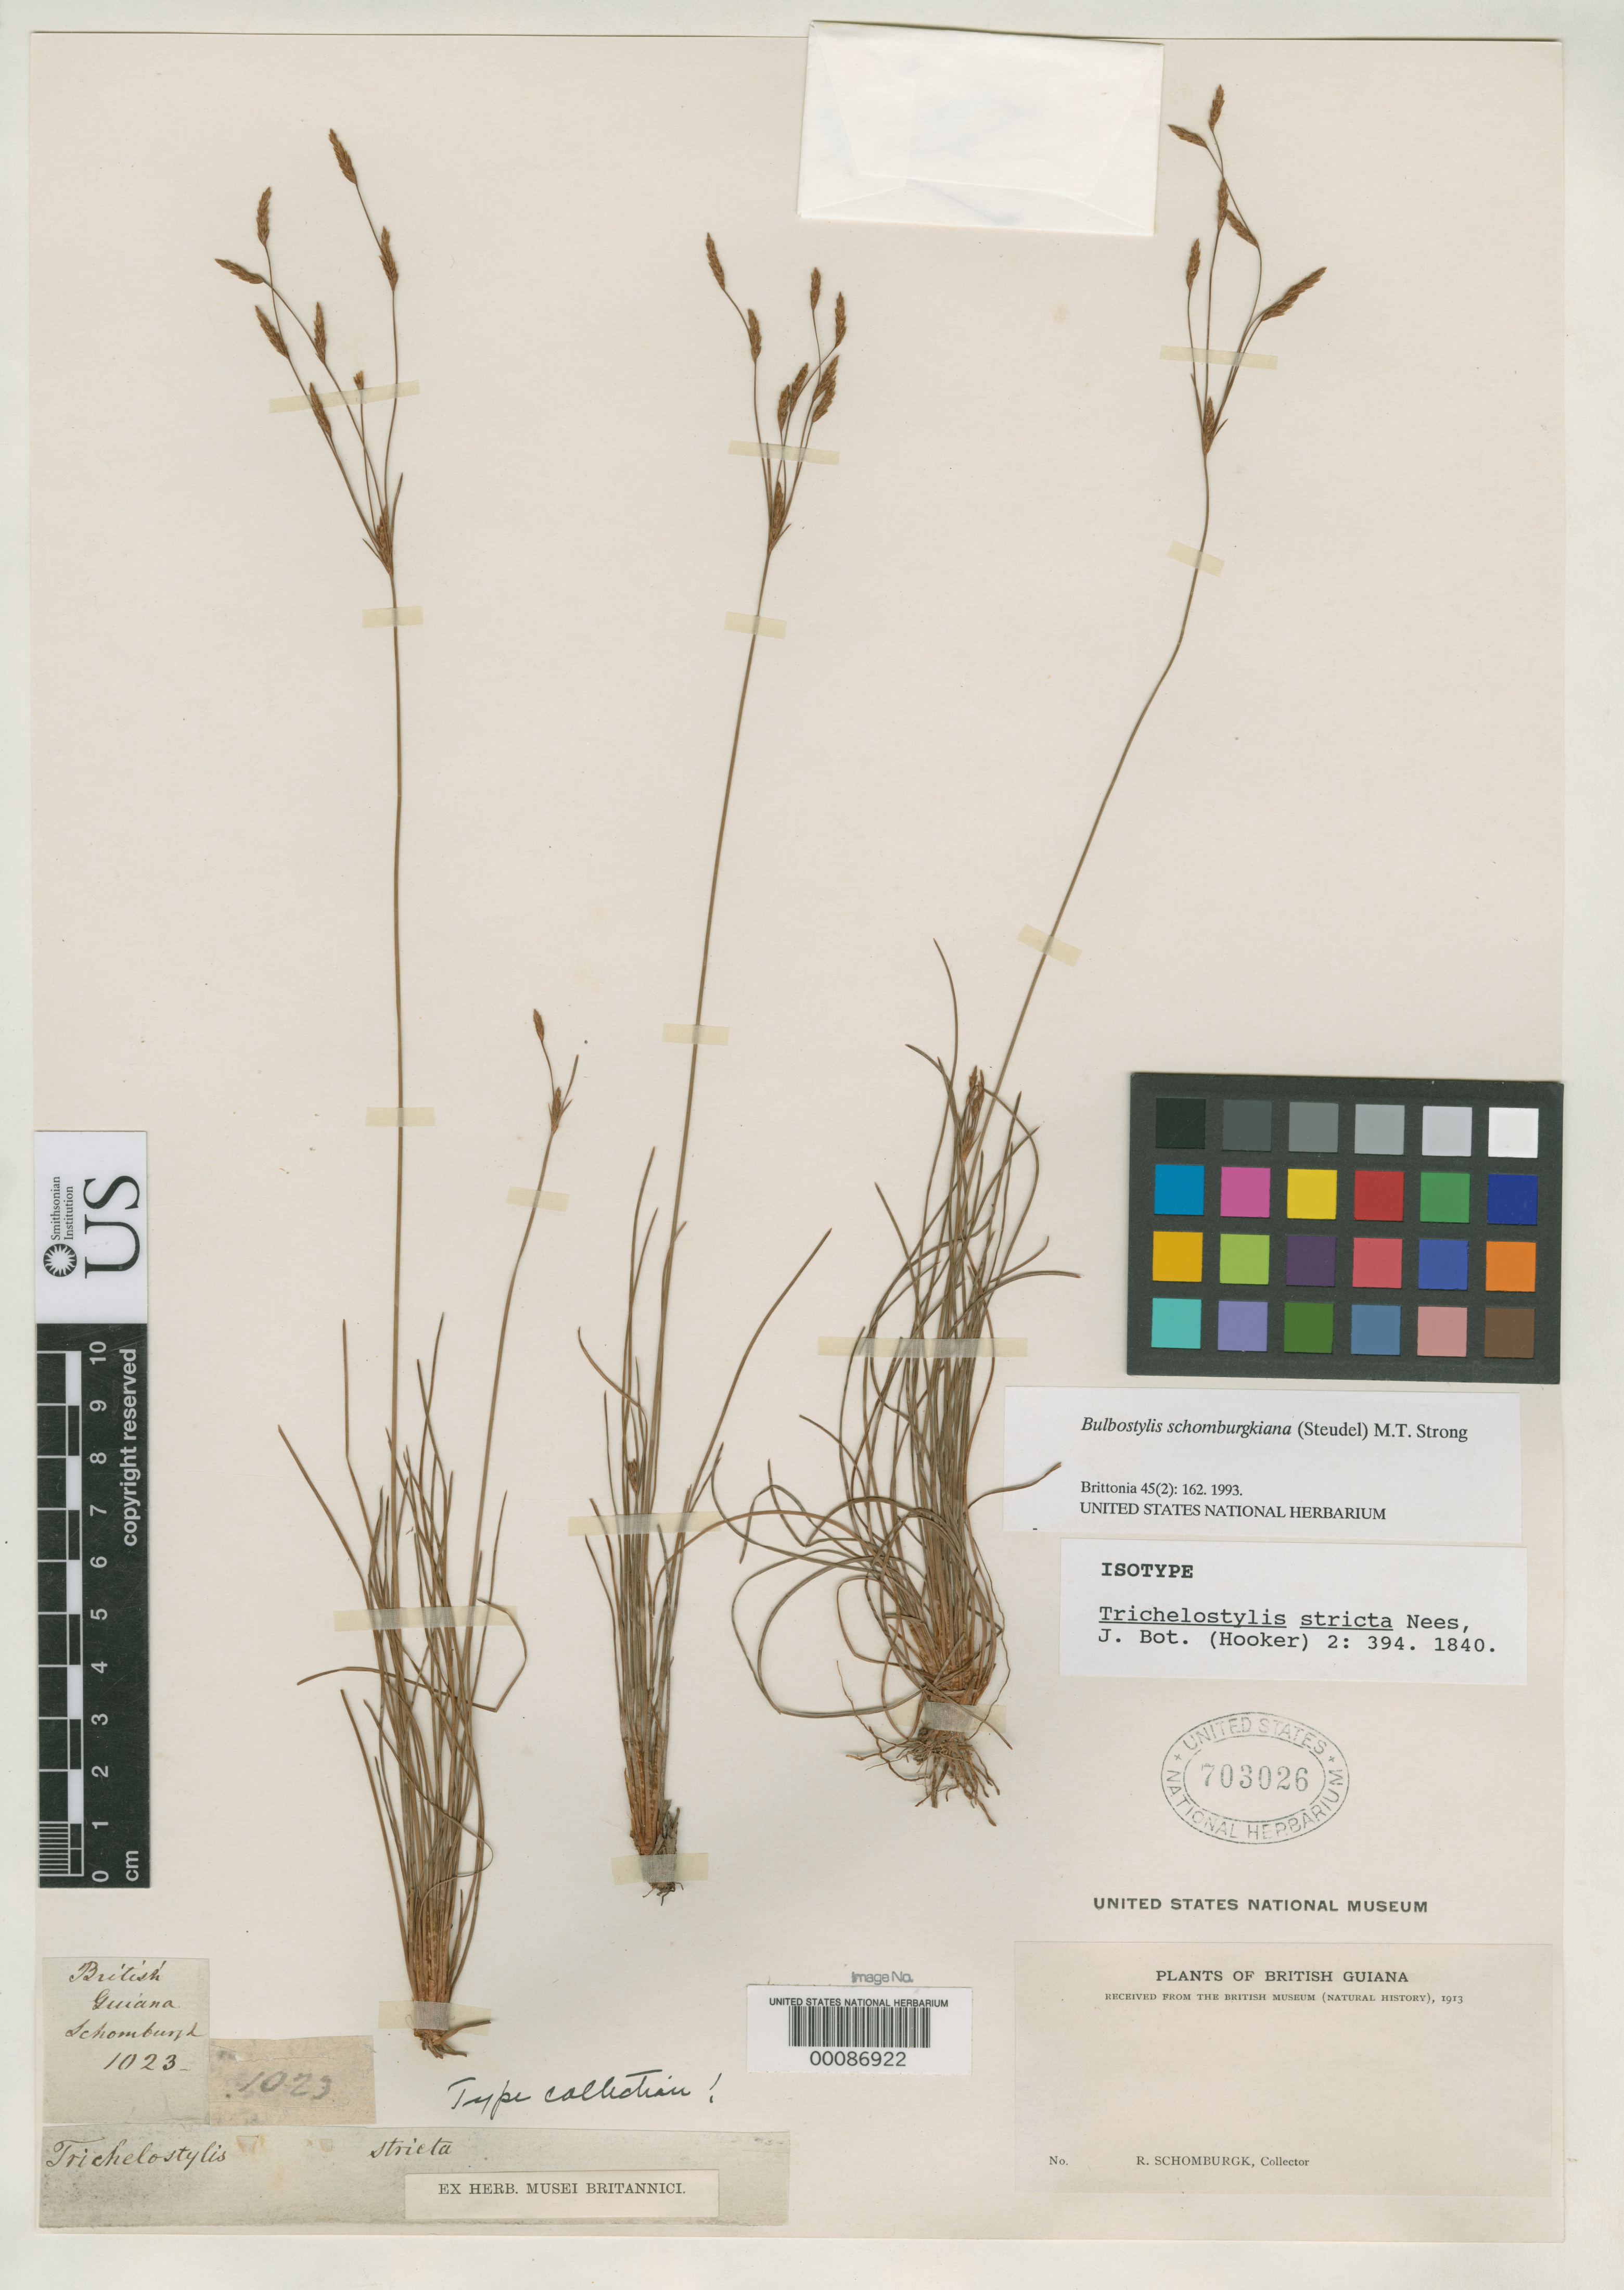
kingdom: Plantae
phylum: Tracheophyta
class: Liliopsida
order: Poales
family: Cyperaceae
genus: Trichelostylis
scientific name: Trichelostylis stricta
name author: Nees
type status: Isotype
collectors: R. H. Schomburgk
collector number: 1023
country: Guyana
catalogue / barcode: US 703026